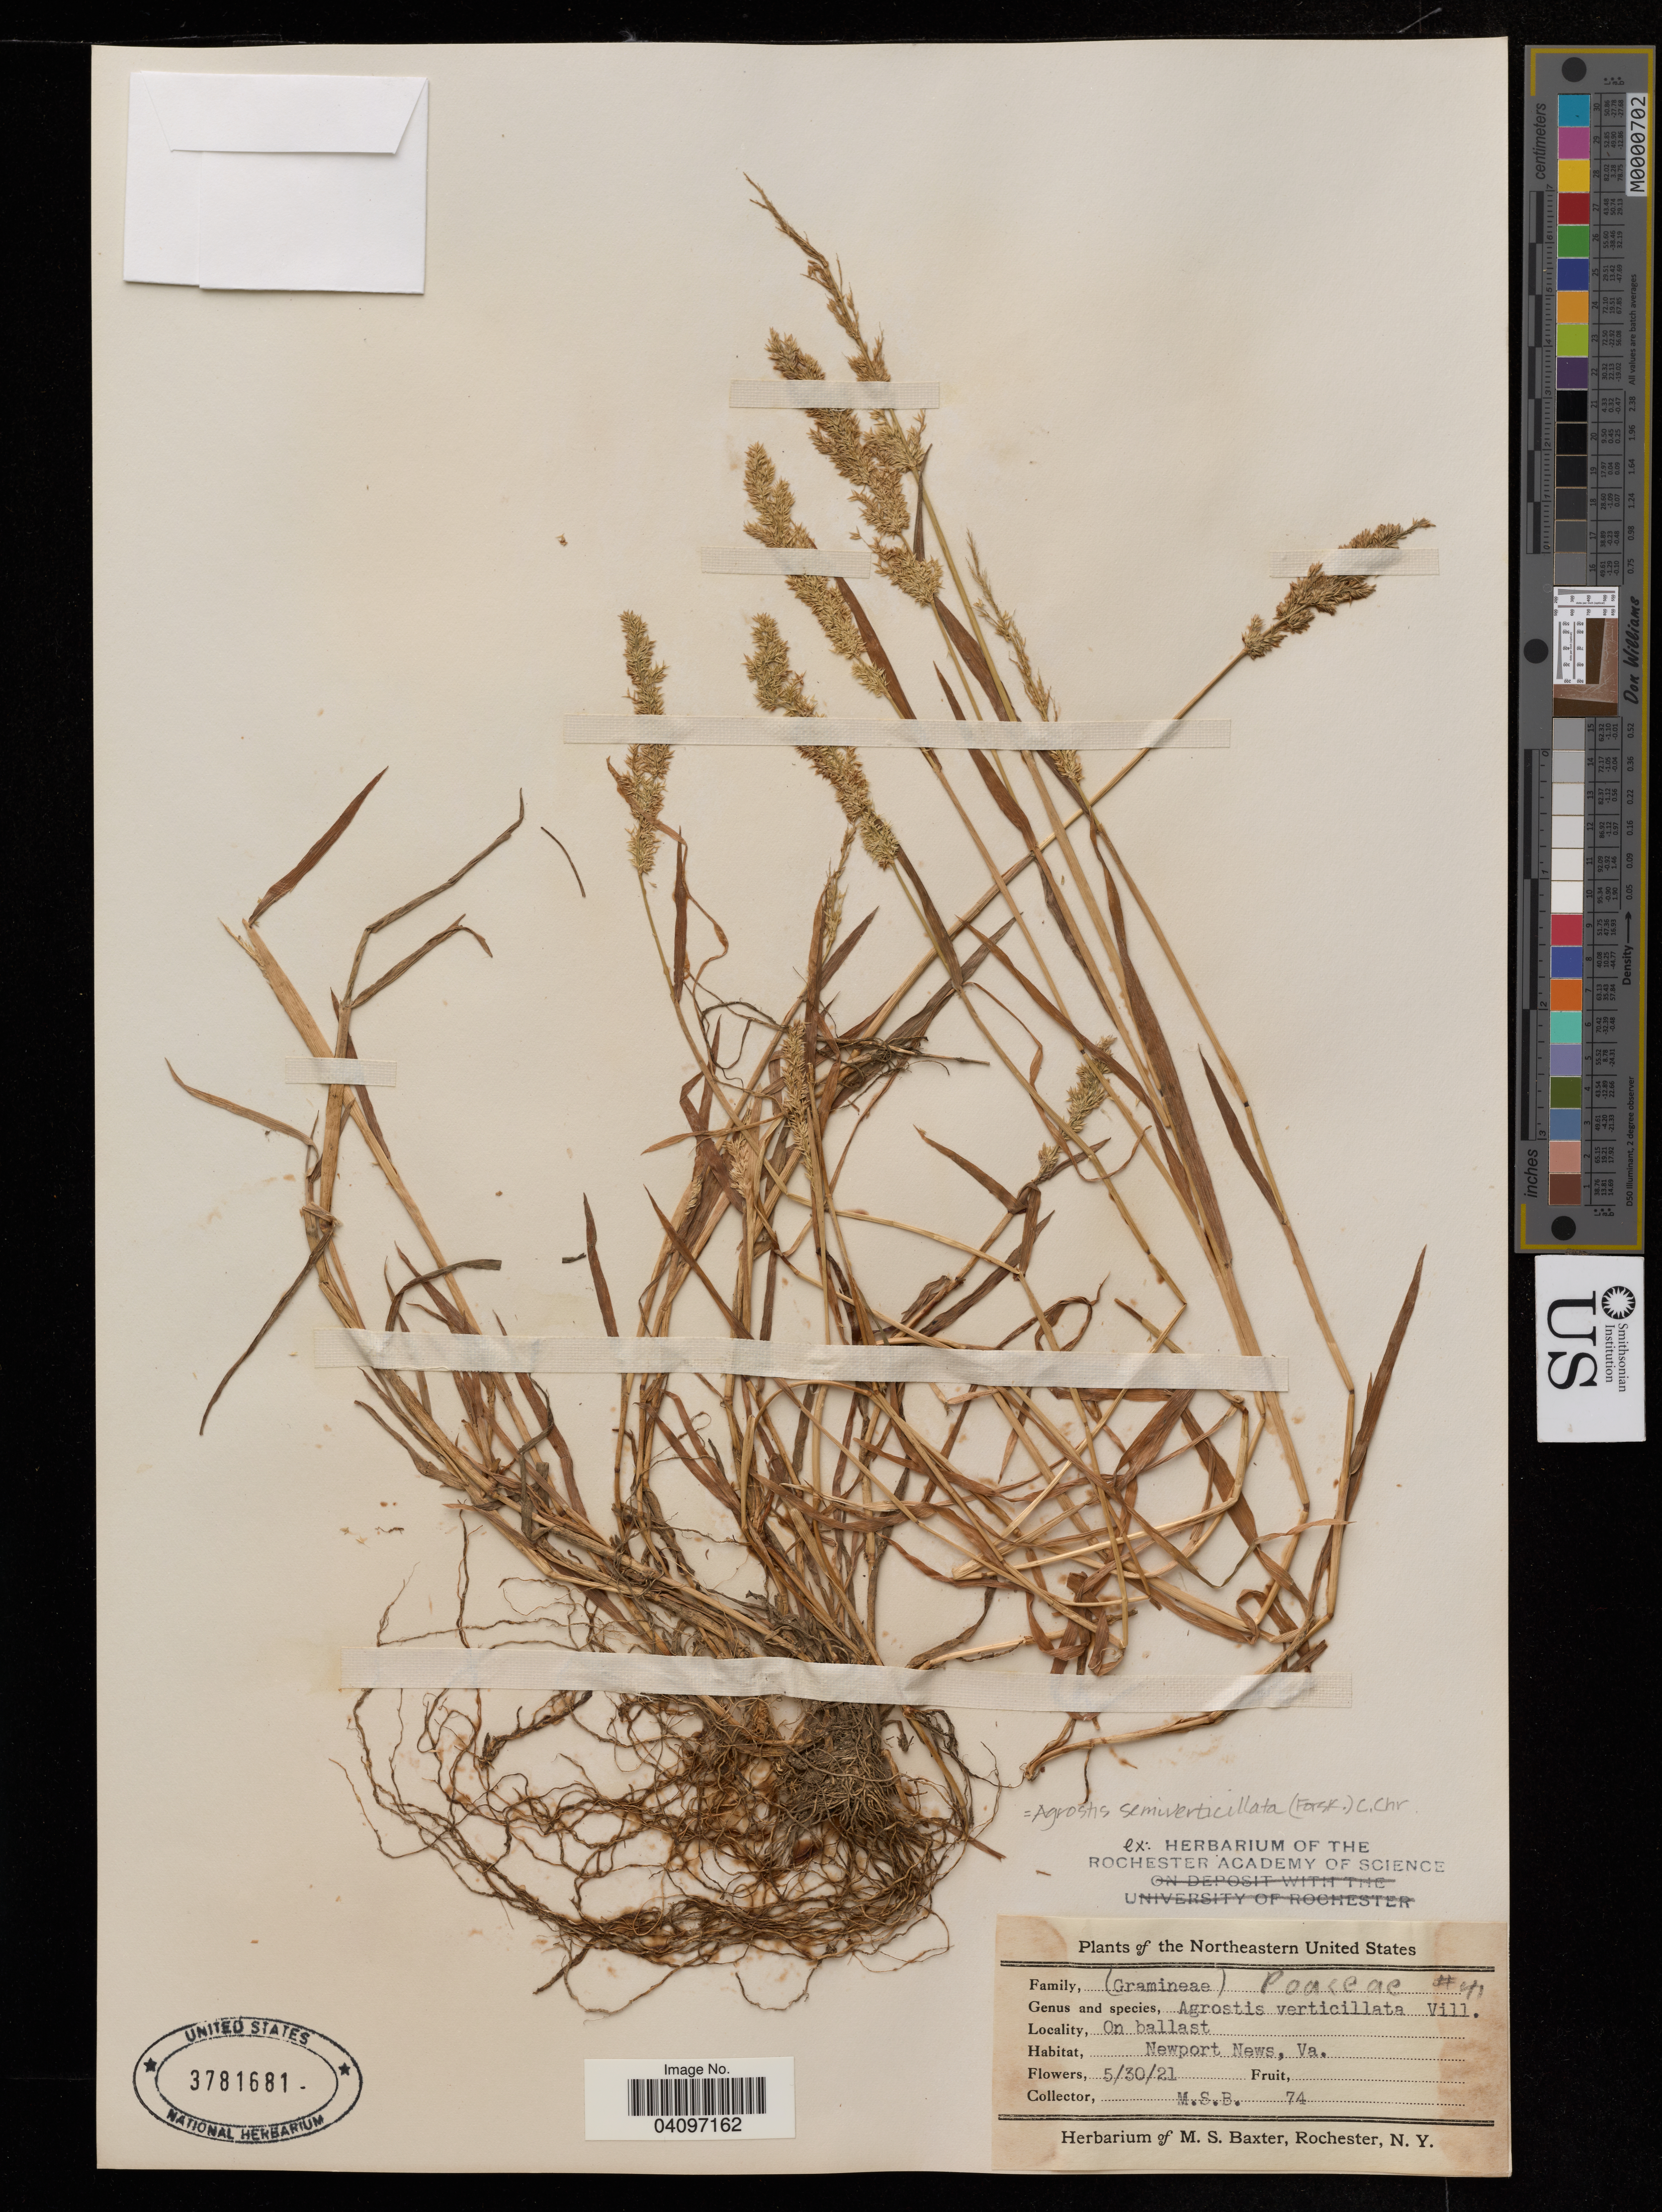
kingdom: Plantae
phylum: Tracheophyta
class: Liliopsida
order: Poales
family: Poaceae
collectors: M. S. B.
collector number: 74/41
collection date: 1921-05-30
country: United States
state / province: Virginia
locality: Northeastern United States. Newport News.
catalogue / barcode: US 3781681